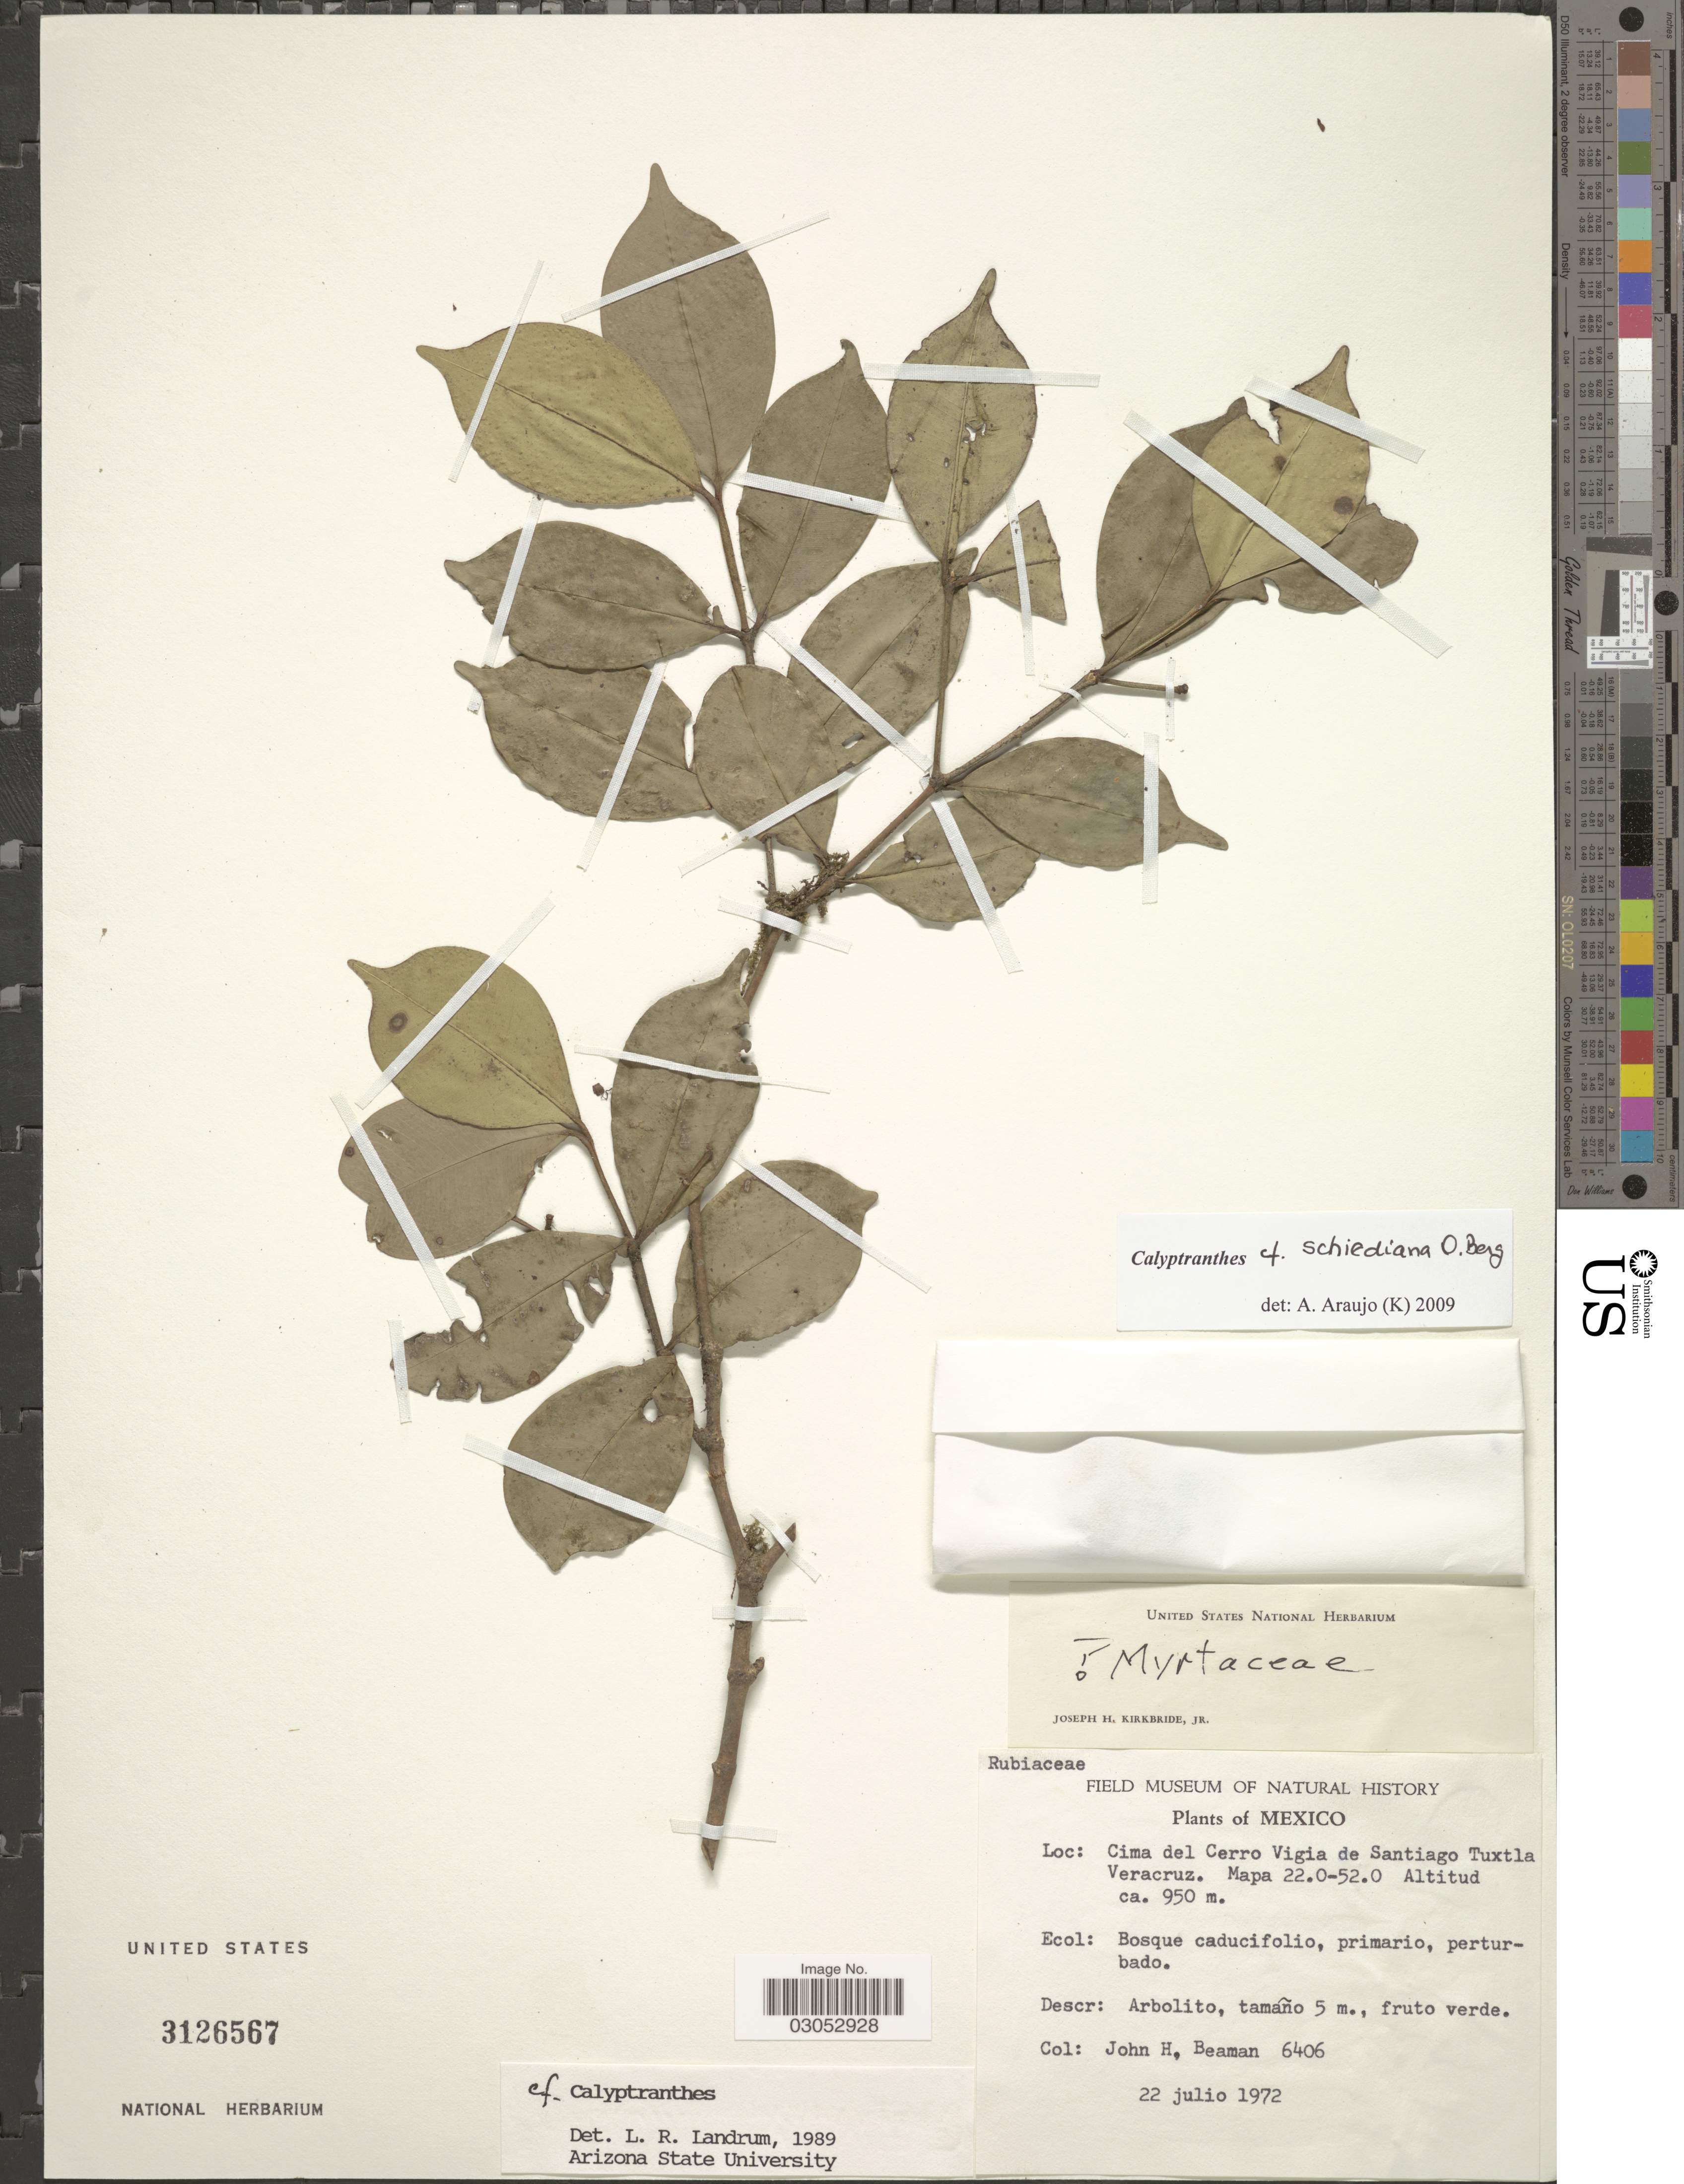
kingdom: Plantae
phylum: Tracheophyta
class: Magnoliopsida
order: Myrtales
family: Myrtaceae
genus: Myrcia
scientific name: Myrcia schiedeana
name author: (O. Berg) A.R. Lourenço & Sánchez-Cháv.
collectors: J. H. Beaman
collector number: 6406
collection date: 1972-07-22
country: Mexico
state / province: Veracruz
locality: Cima del Cerro Vigia de Santiago Tuxtla Veracruz. Mapa 22.0-52.0.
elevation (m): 950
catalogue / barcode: US 3126567